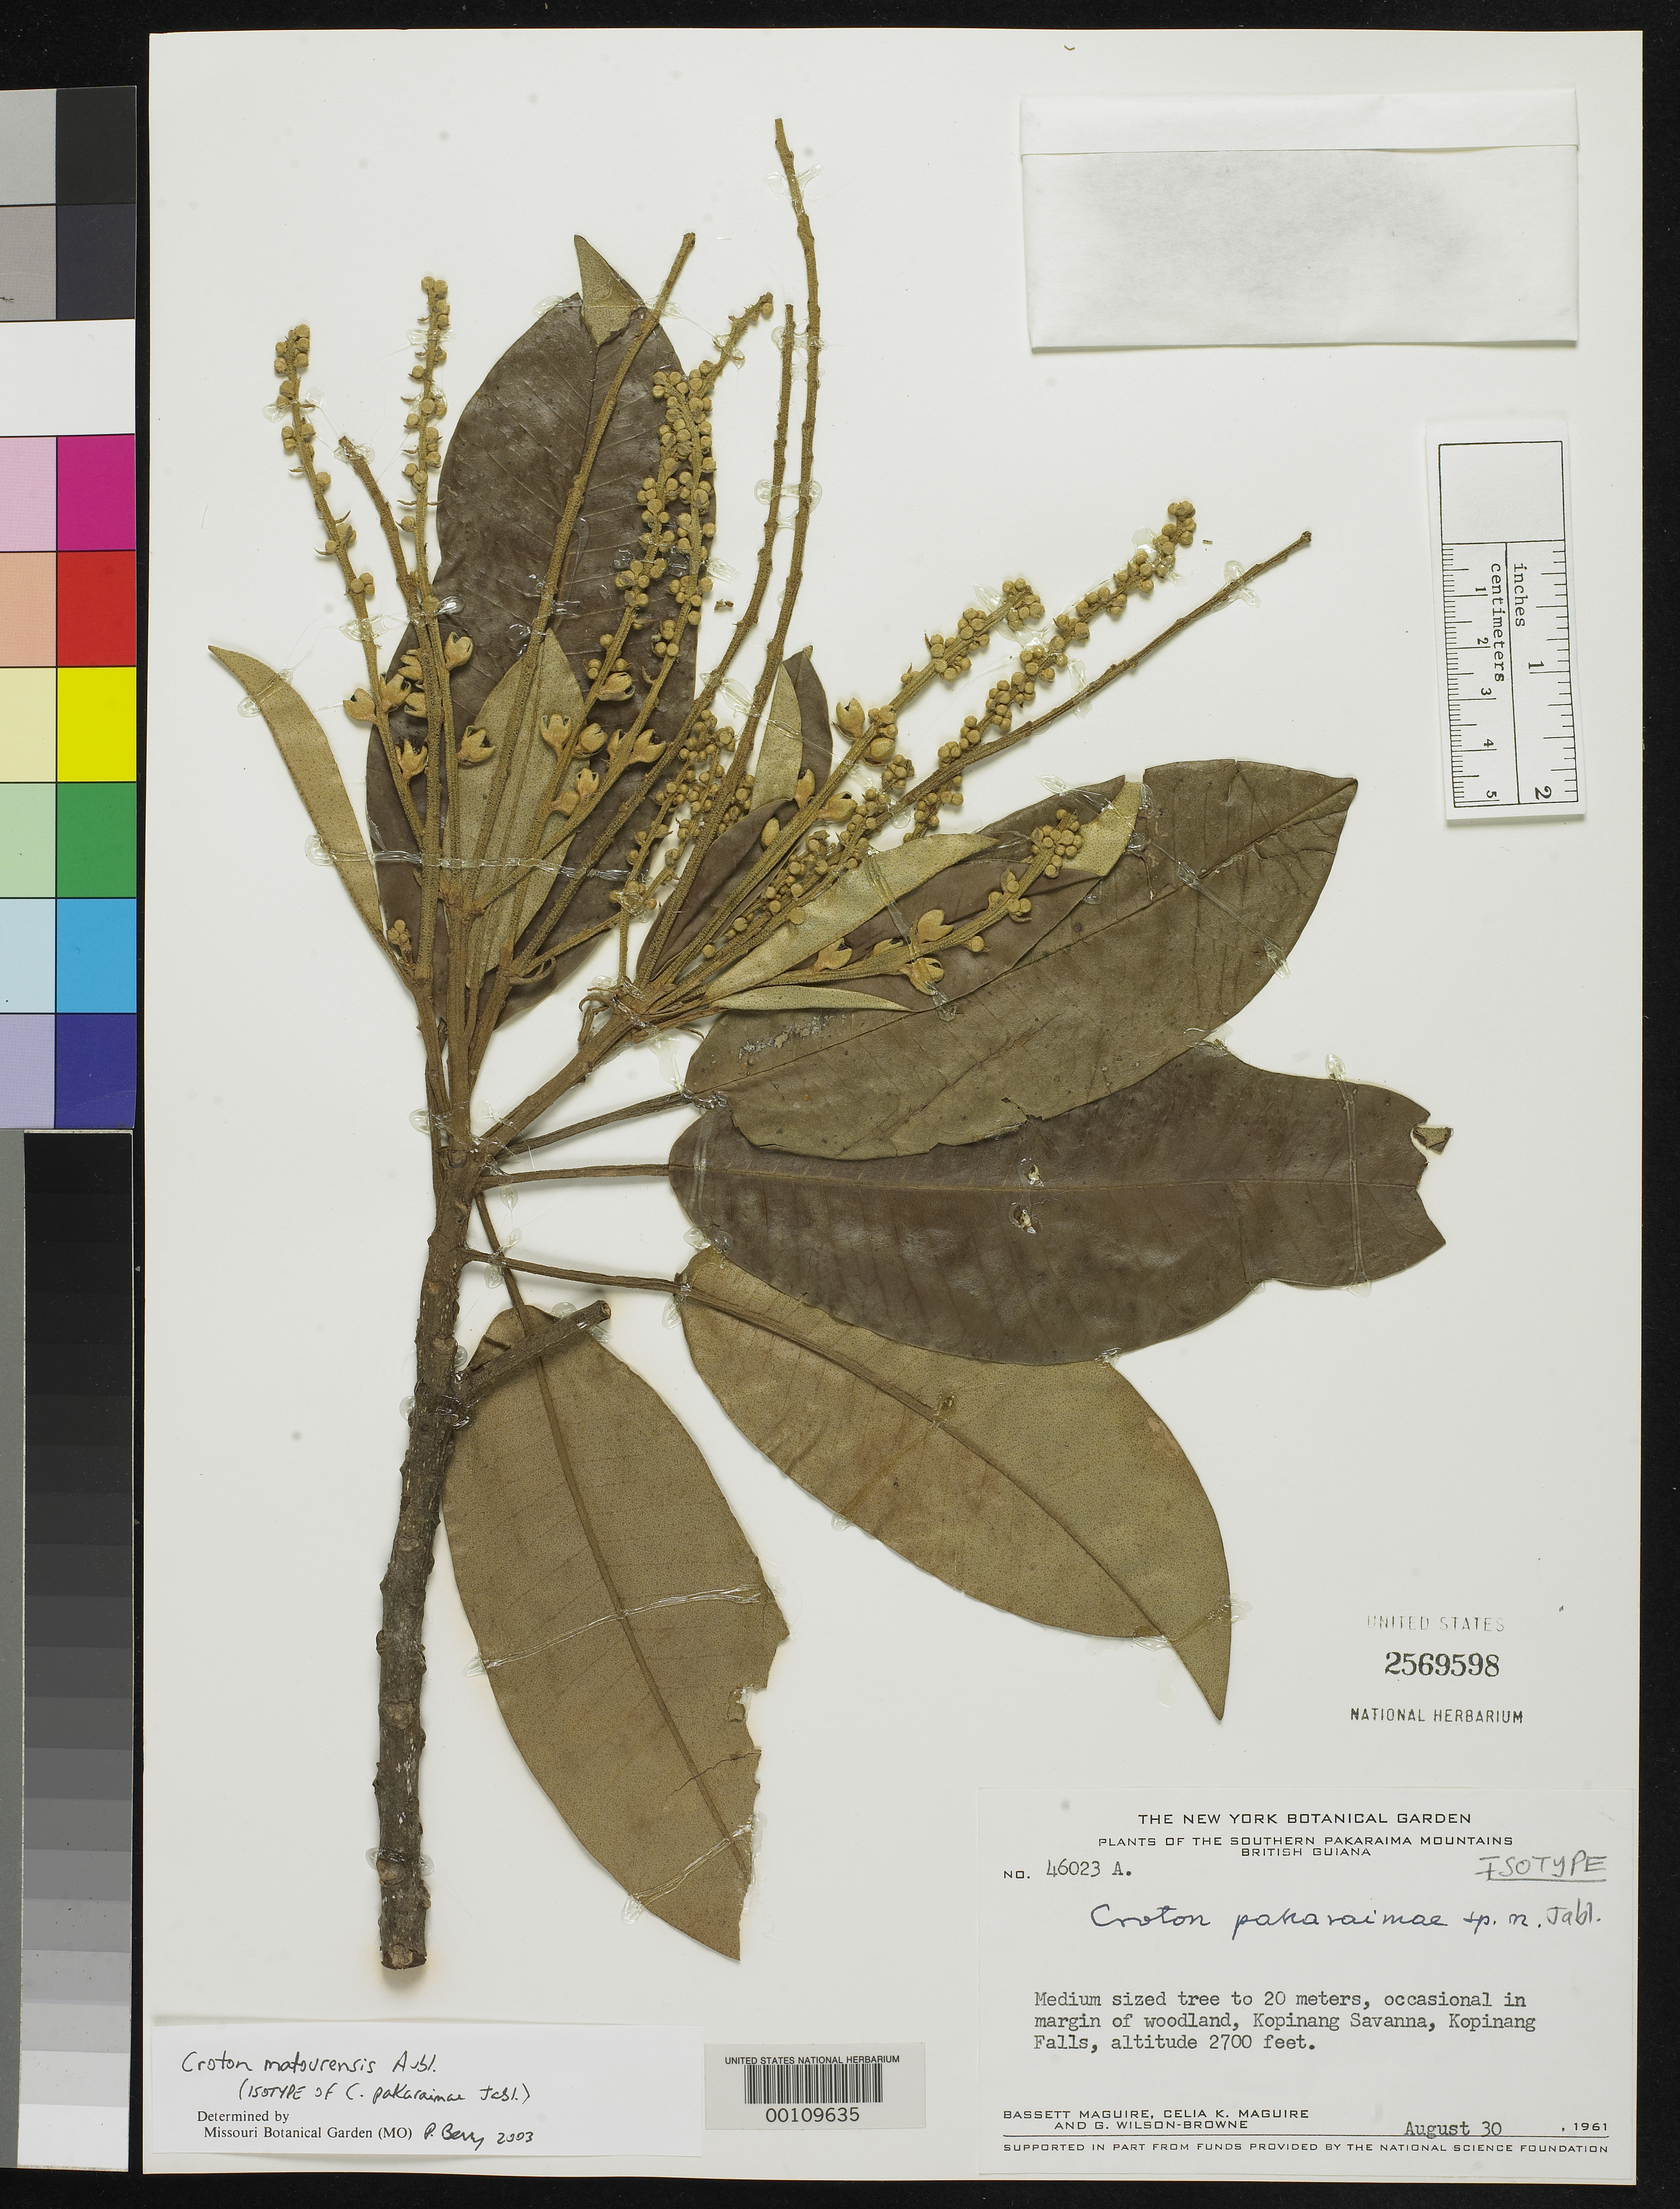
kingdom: Plantae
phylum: Tracheophyta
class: Magnoliopsida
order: Malpighiales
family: Euphorbiaceae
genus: Croton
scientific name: Croton pakaraimae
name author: Jabl.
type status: Isotype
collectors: B. Maguire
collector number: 46023 A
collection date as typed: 30 Aug 1961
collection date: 1961-08-30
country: Guyana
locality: Kopinang savanna, Pakaraima Mts.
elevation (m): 823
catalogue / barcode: US 2569598